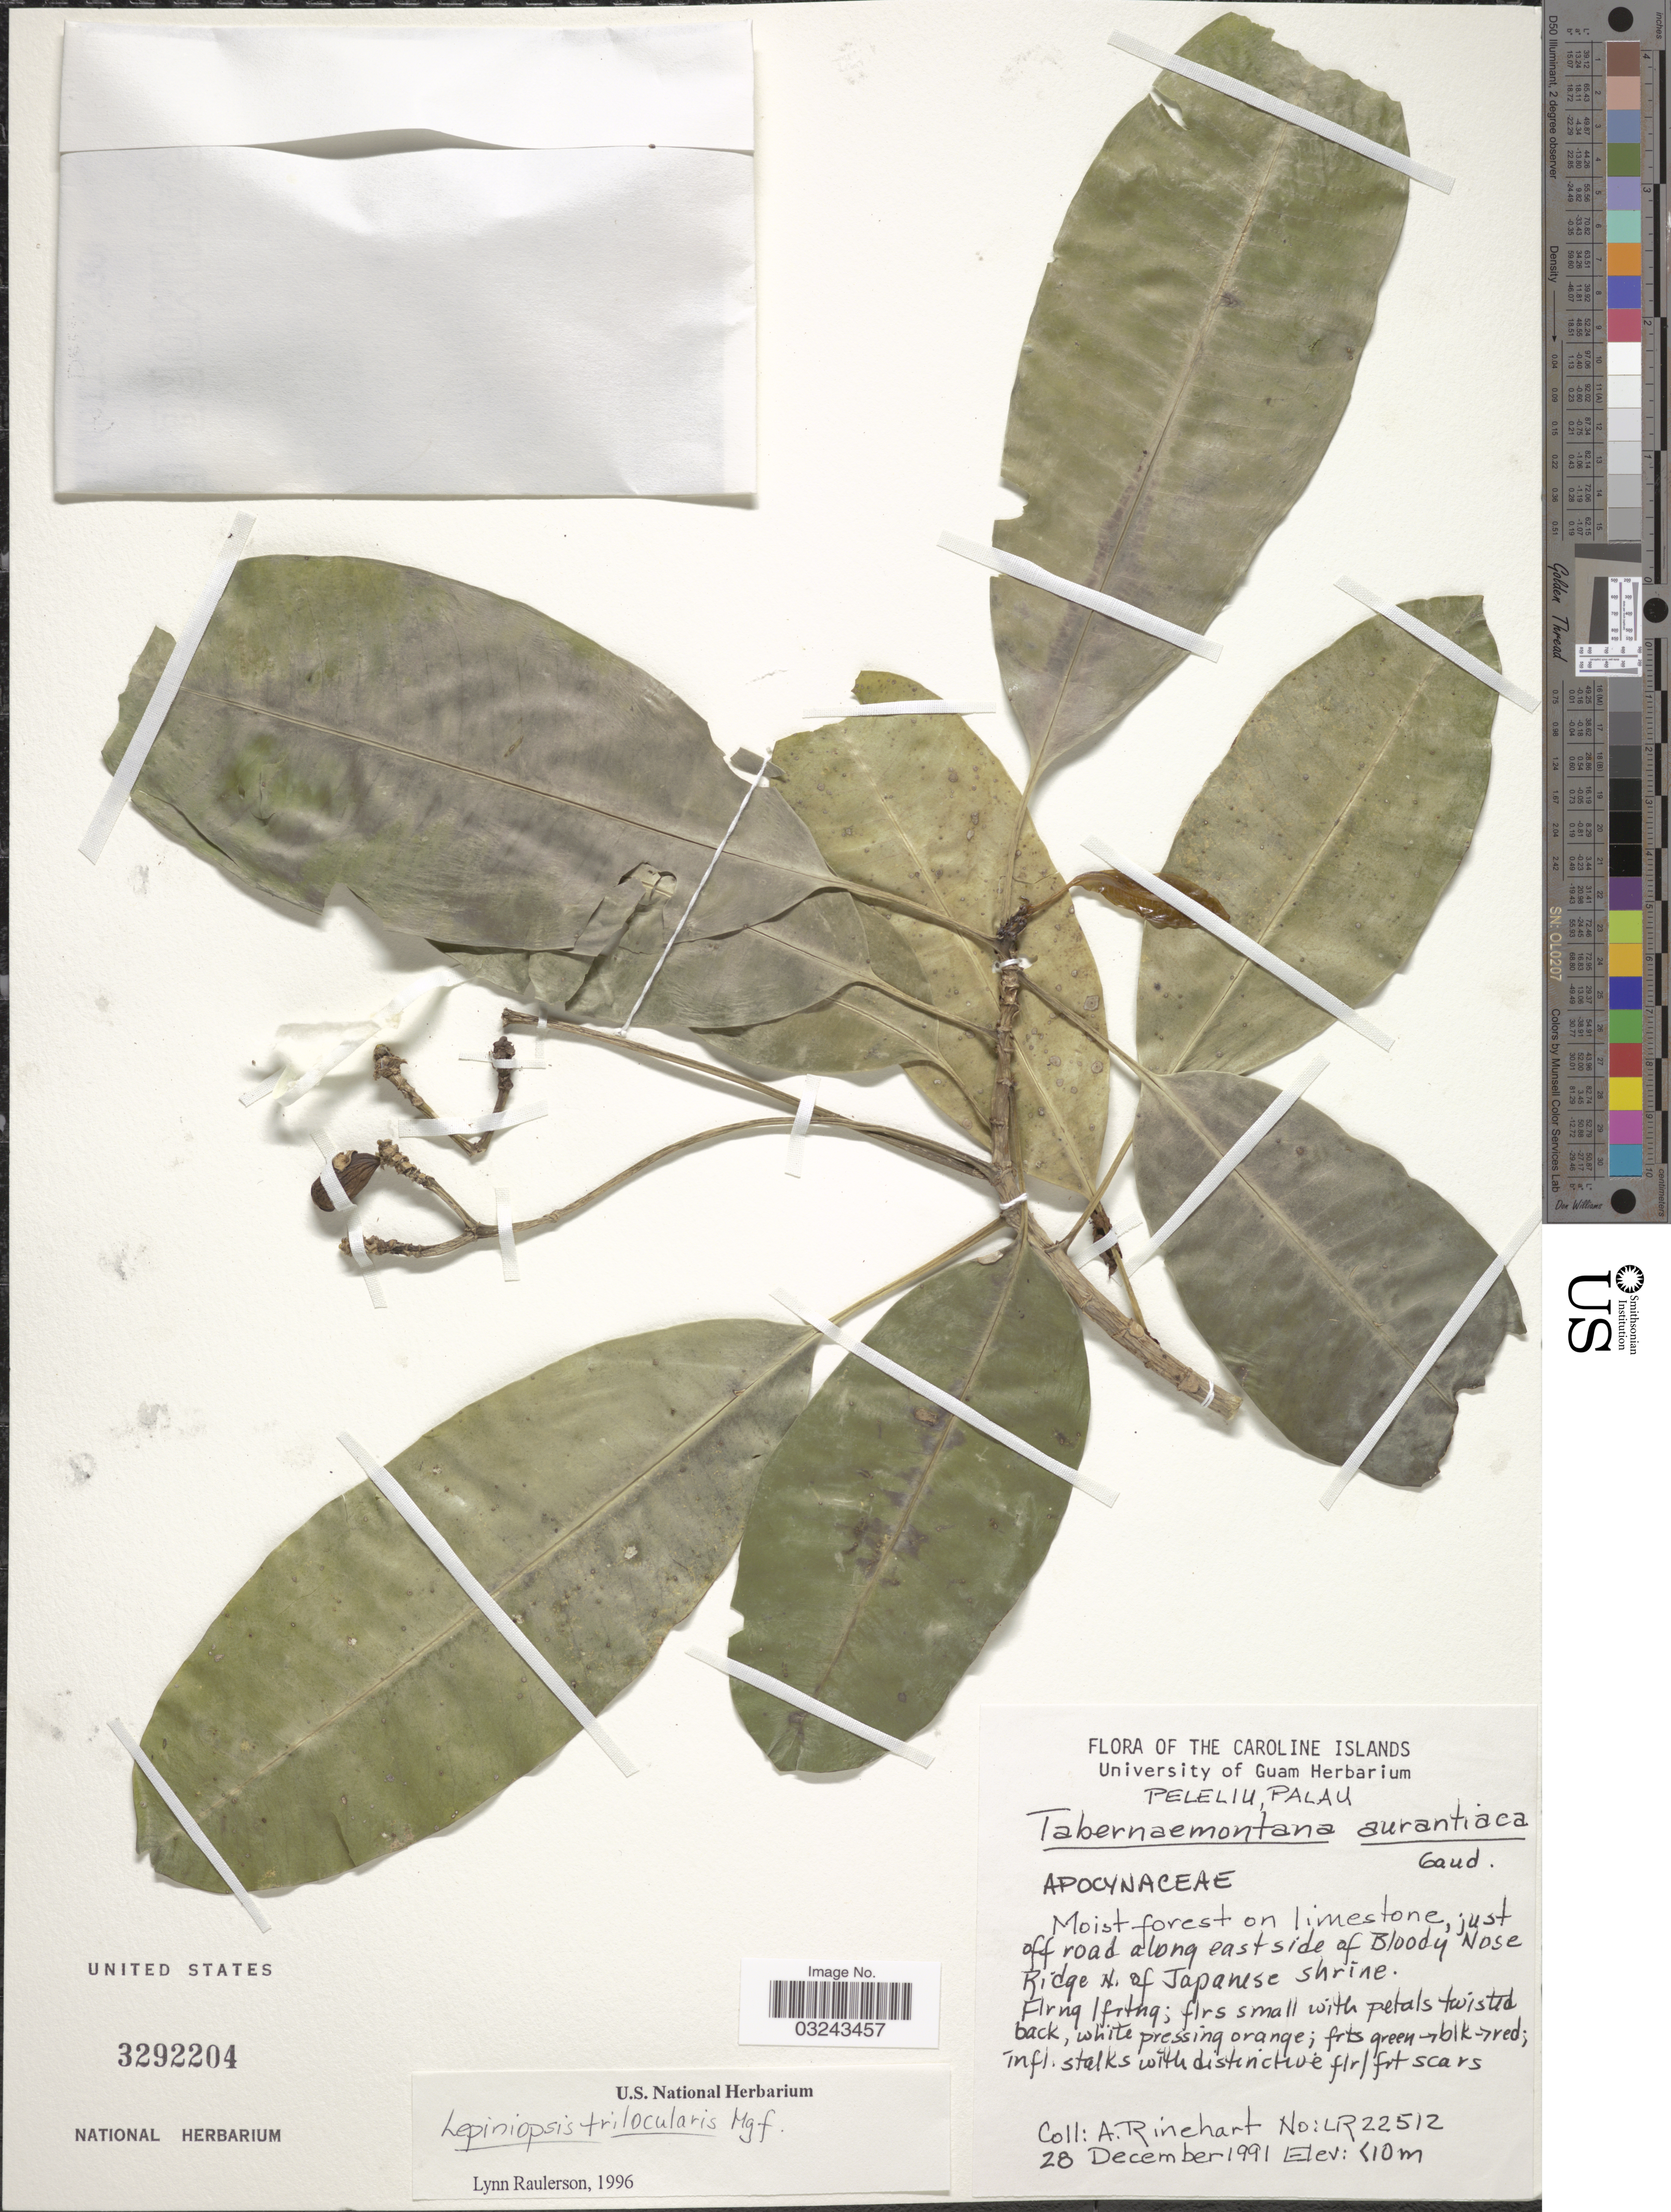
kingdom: Plantae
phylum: Tracheophyta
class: Magnoliopsida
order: Gentianales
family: Apocynaceae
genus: Lepiniopsis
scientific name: Lepiniopsis trilocularis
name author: Markgr.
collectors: A. Rinehart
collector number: LR 22512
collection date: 1991-12-28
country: Palau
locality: The Caroline Islands, Peleliu, Palau, Moist forest on limestone, just off road along east side of Bloody Nose Ridge N. of Japanese shrine.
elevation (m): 10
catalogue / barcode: US 3292204